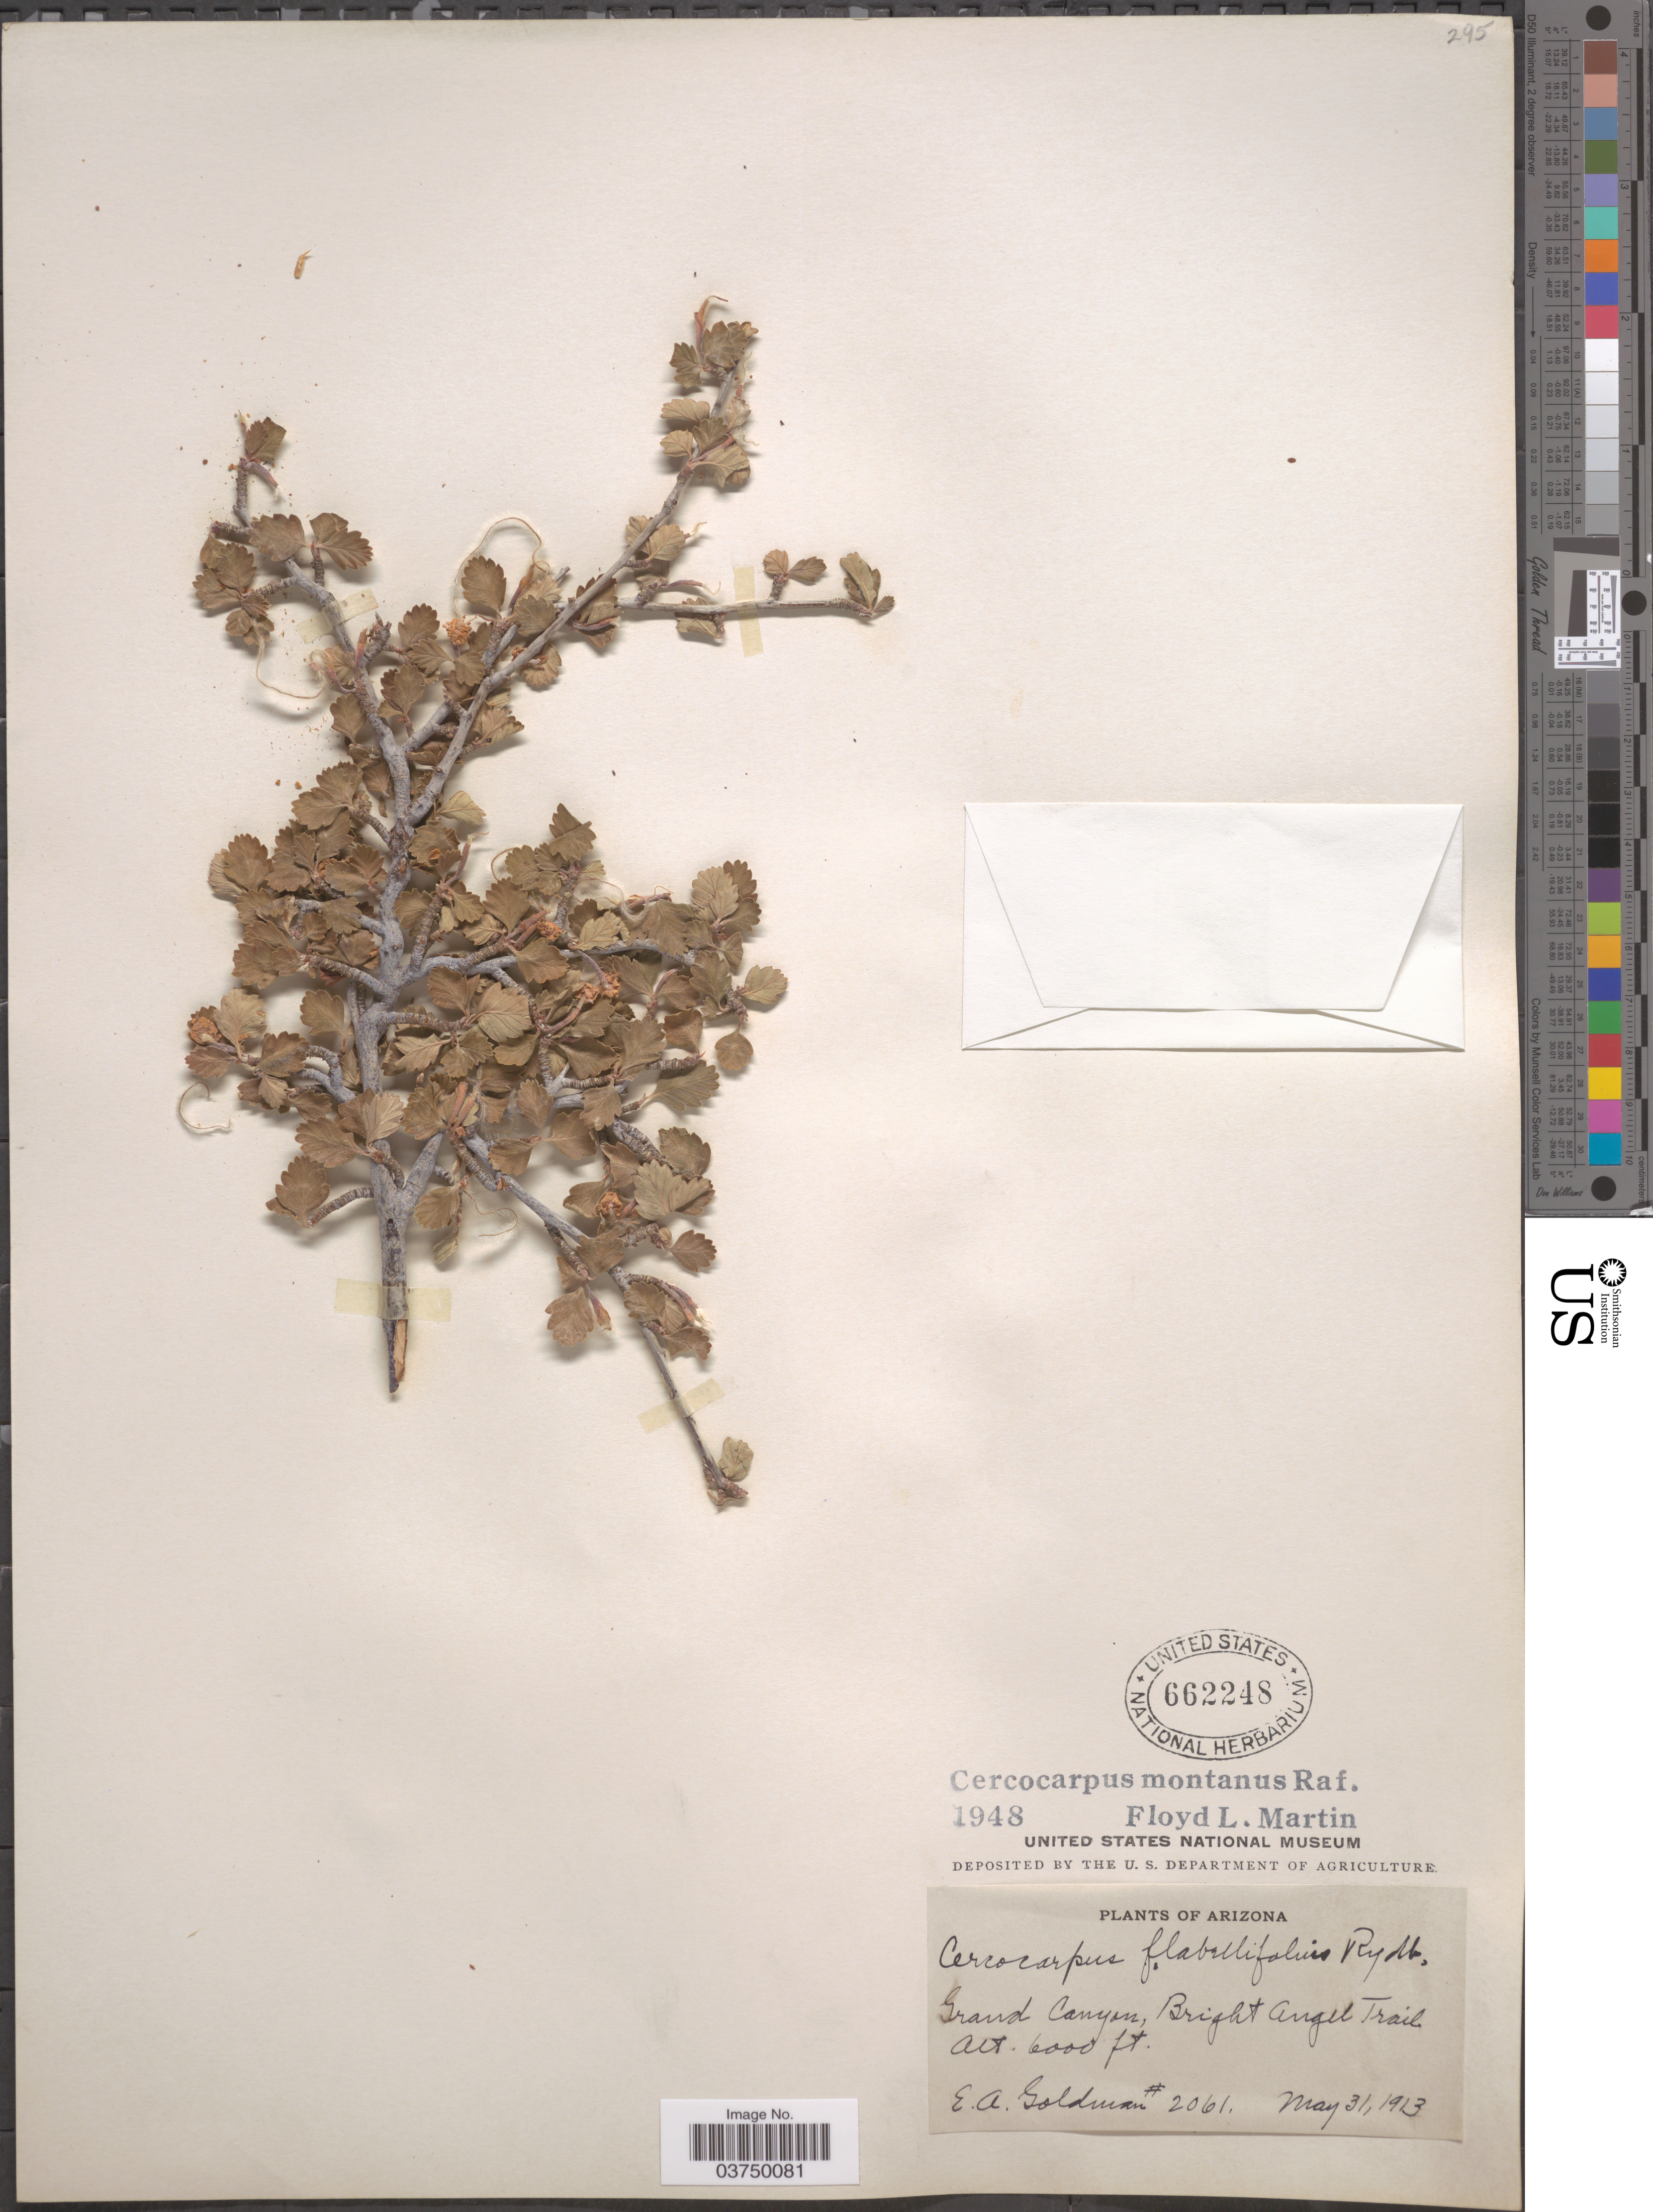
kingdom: Plantae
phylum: Tracheophyta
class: Magnoliopsida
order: Rosales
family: Rosaceae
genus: Cercocarpus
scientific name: Cercocarpus montanus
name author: Raf.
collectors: E. A. Goldman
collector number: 2061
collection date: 1913-05-31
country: United States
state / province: Arizona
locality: Grand Canyon, Bright Angel Trail.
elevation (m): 1829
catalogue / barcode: US 662248